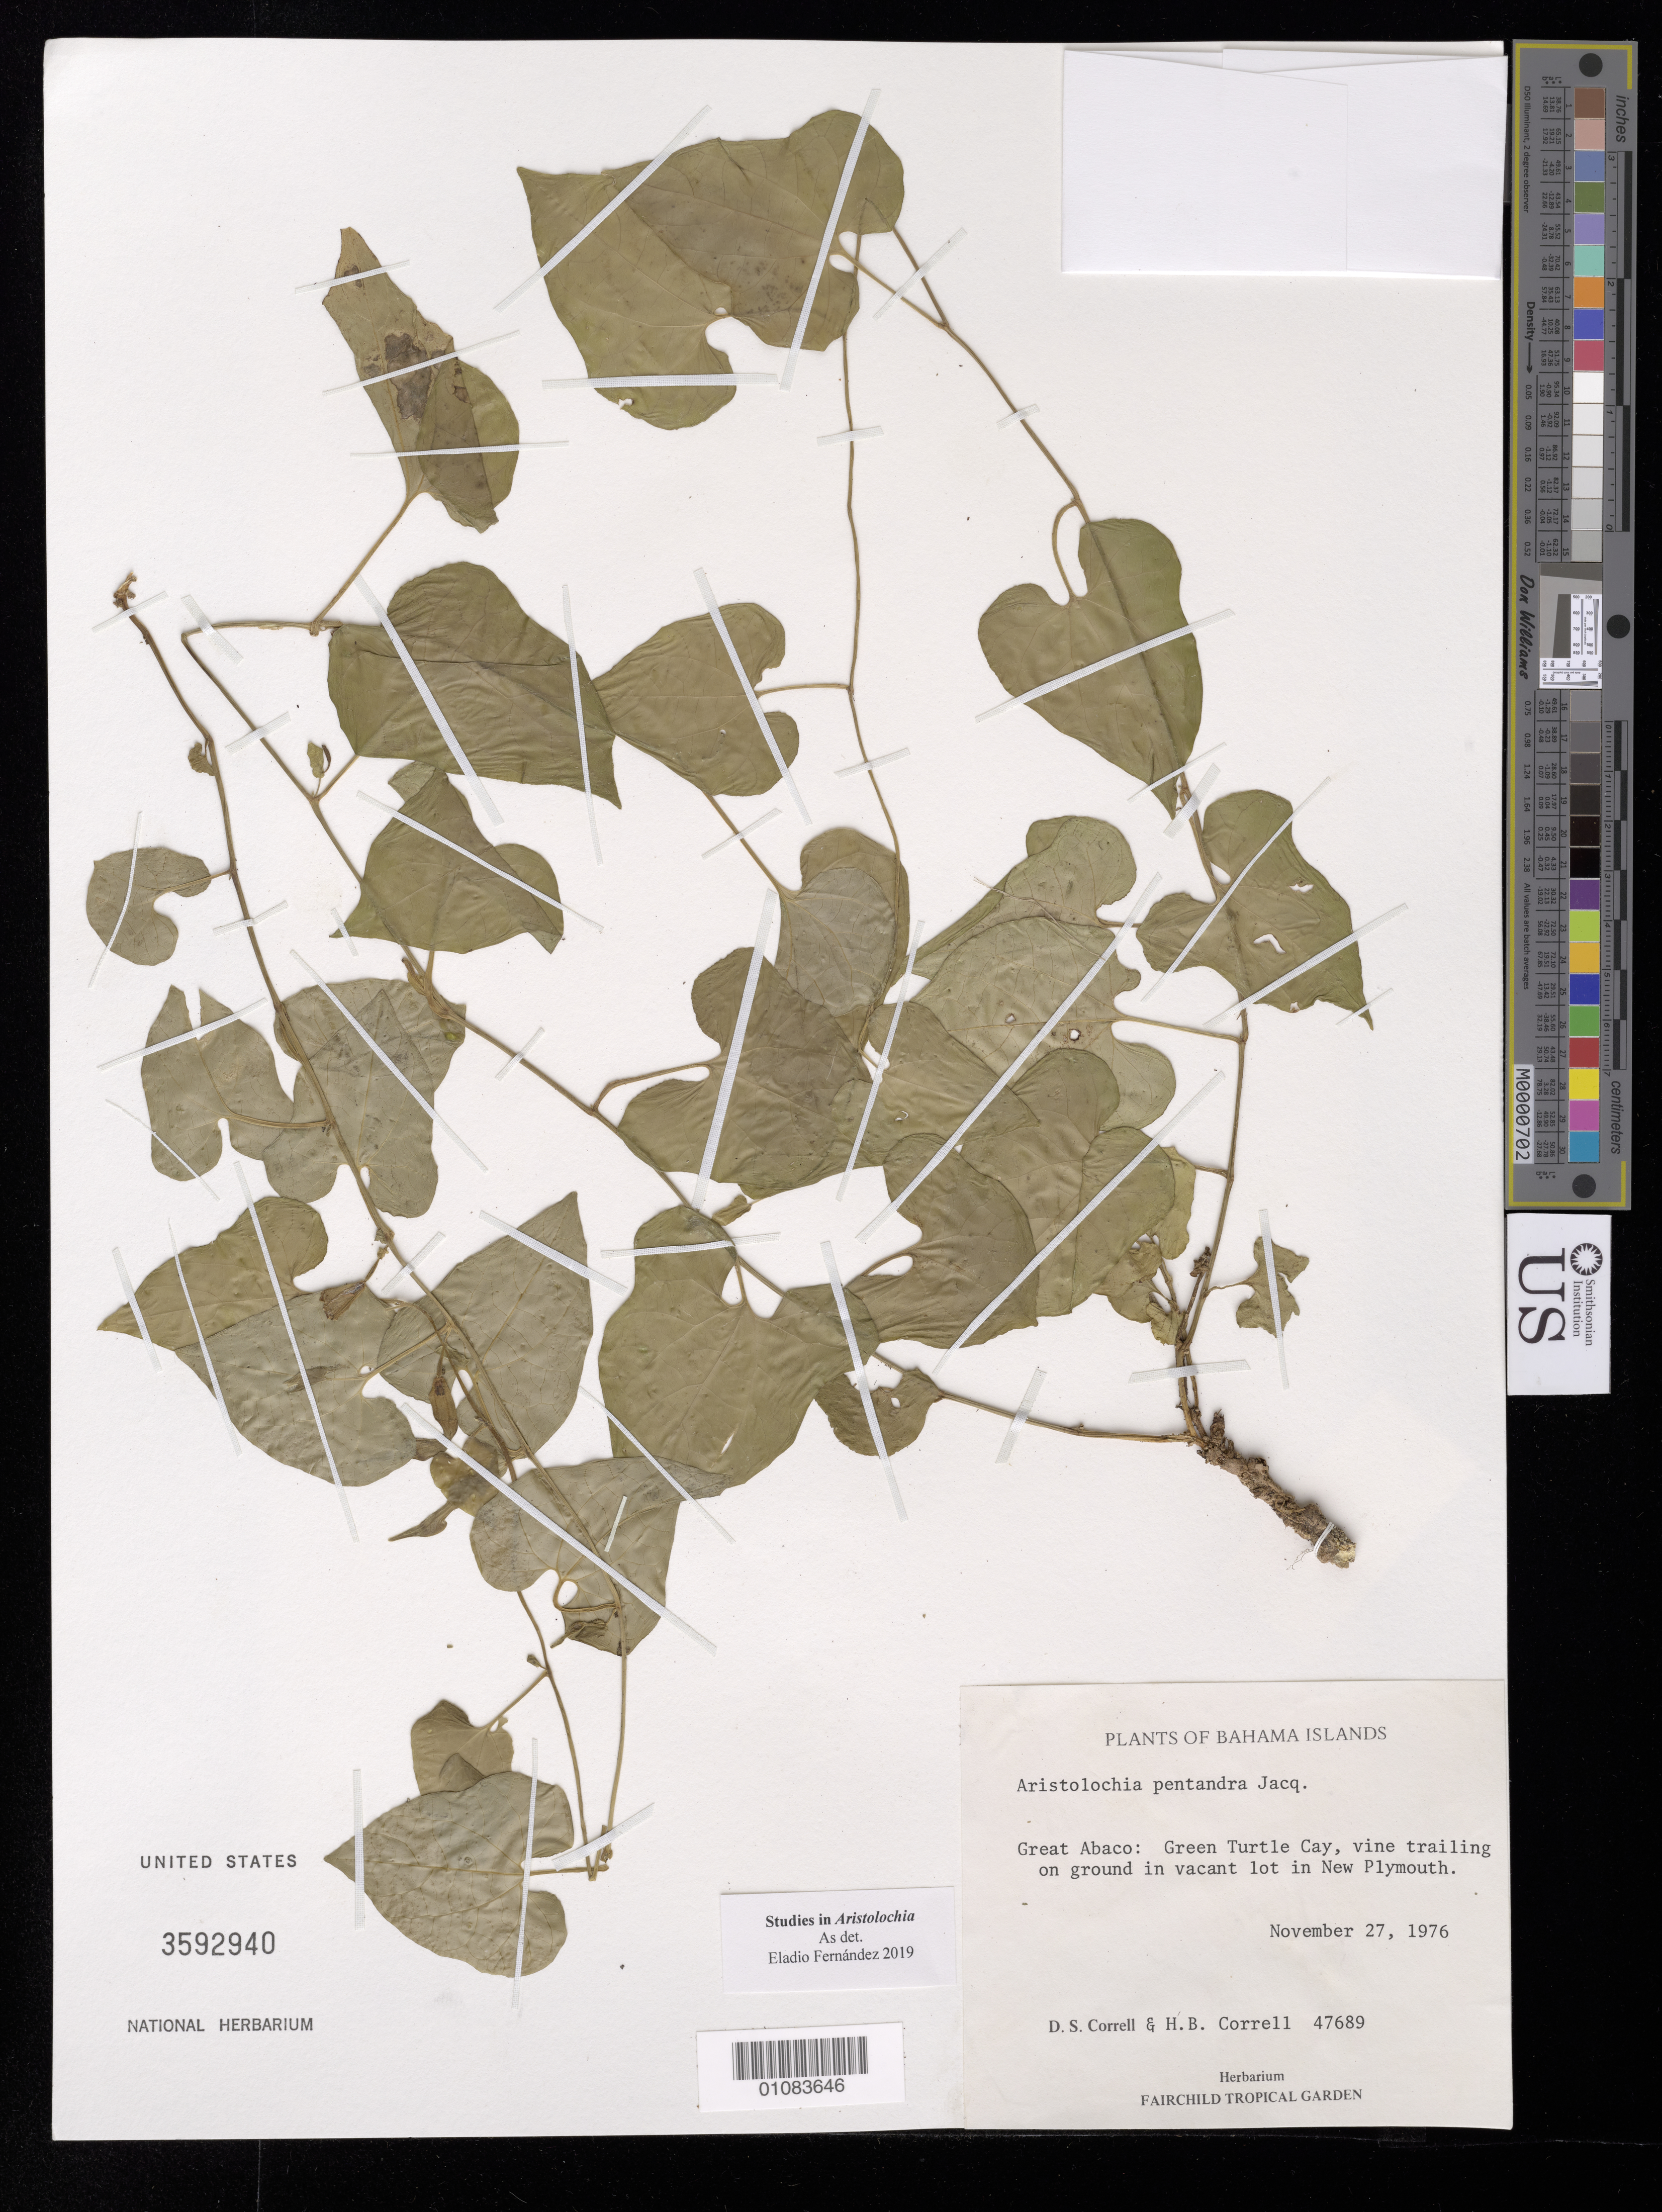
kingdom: Plantae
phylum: Tracheophyta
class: Magnoliopsida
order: Piperales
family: Aristolochiaceae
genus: Aristolochia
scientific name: Aristolochia pentandra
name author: Sessé & Moc.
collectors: D. S. Correll & H. Correll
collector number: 47689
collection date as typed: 27 Nov 1976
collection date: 1976-11-27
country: Bahamas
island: Great Abaco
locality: Great Abaco: Green Turtle Cay, New Plymoth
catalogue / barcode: US 3592940